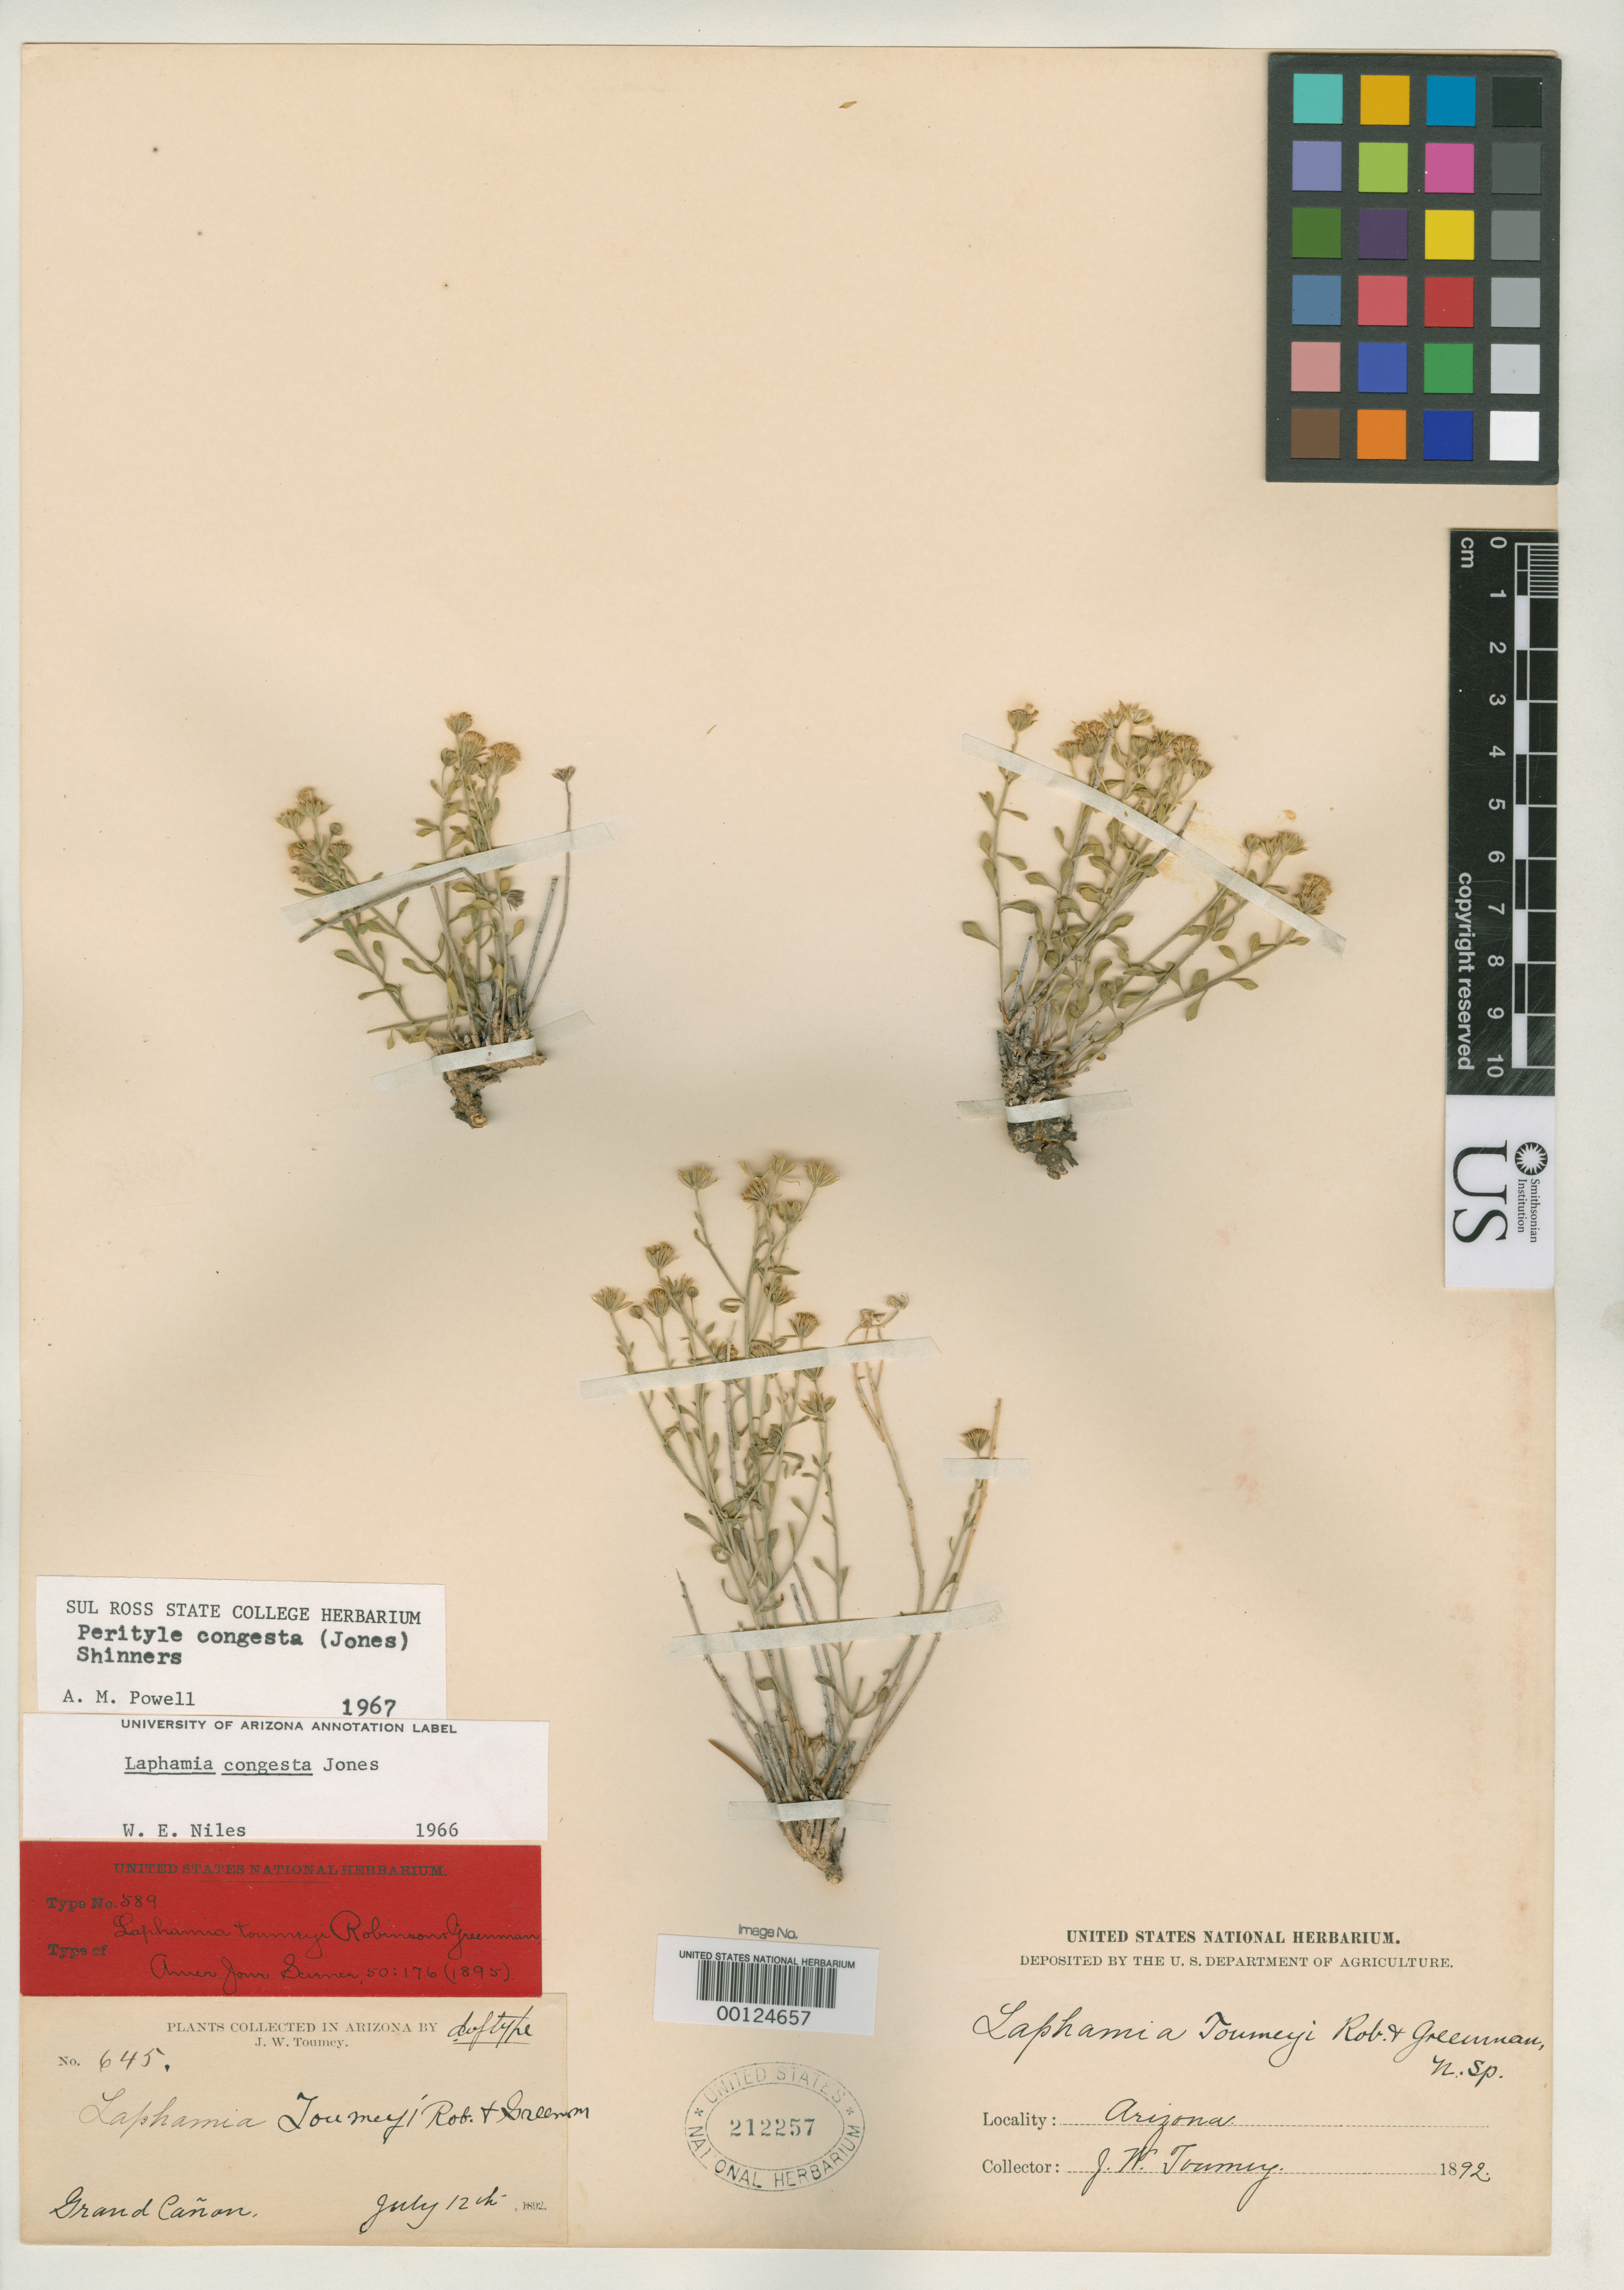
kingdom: Plantae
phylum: Tracheophyta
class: Magnoliopsida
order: Asterales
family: Asteraceae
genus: Laphamia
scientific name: Laphamia toumeyi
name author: B.L. Rob. & Greenm.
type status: Isotype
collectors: J. W. Toumey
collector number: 645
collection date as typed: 12 Jul 1892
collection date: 1892-07-12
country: United States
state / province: Arizona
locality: Grand Canyon.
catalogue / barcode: US 212257